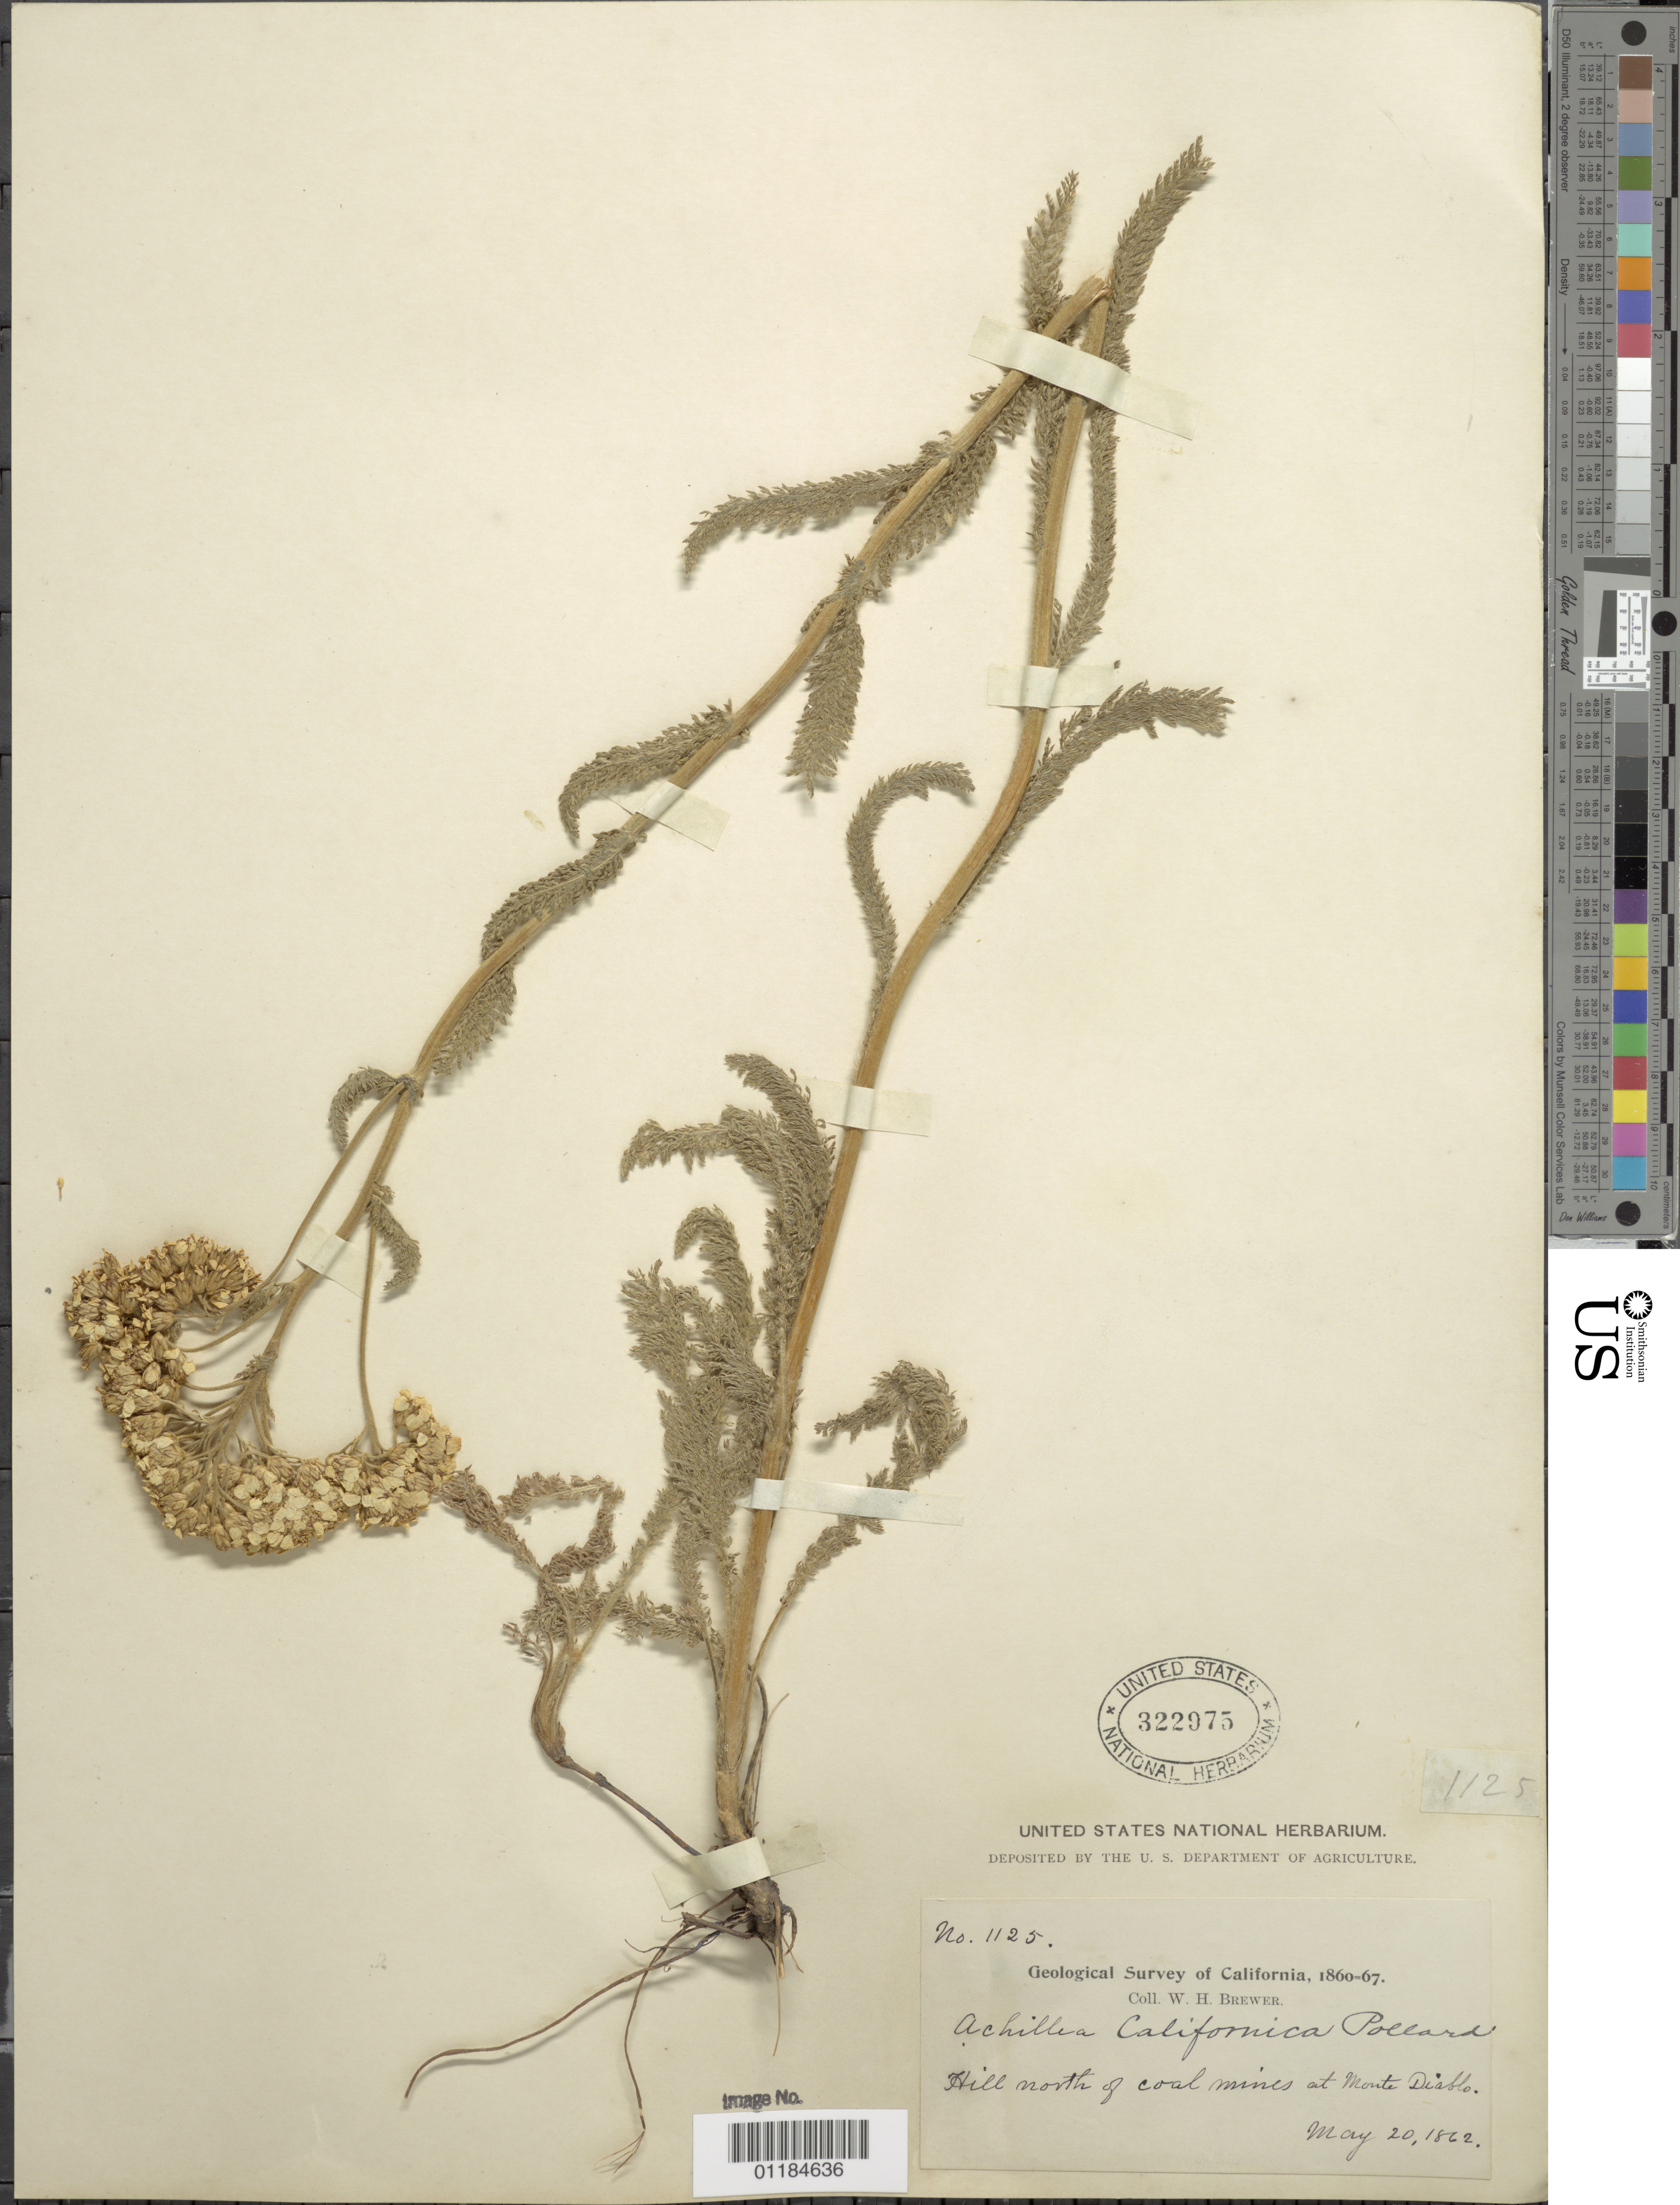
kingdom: Plantae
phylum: Tracheophyta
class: Magnoliopsida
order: Asterales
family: Asteraceae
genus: Achillea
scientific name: Achillea californica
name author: Pollard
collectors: W. H. Brewer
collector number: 1125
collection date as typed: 20 May 1862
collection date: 1862-05-20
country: United States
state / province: California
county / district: Contra Costa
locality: Hill north of coal mines, on north side of Monte Diablo.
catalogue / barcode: US 322975